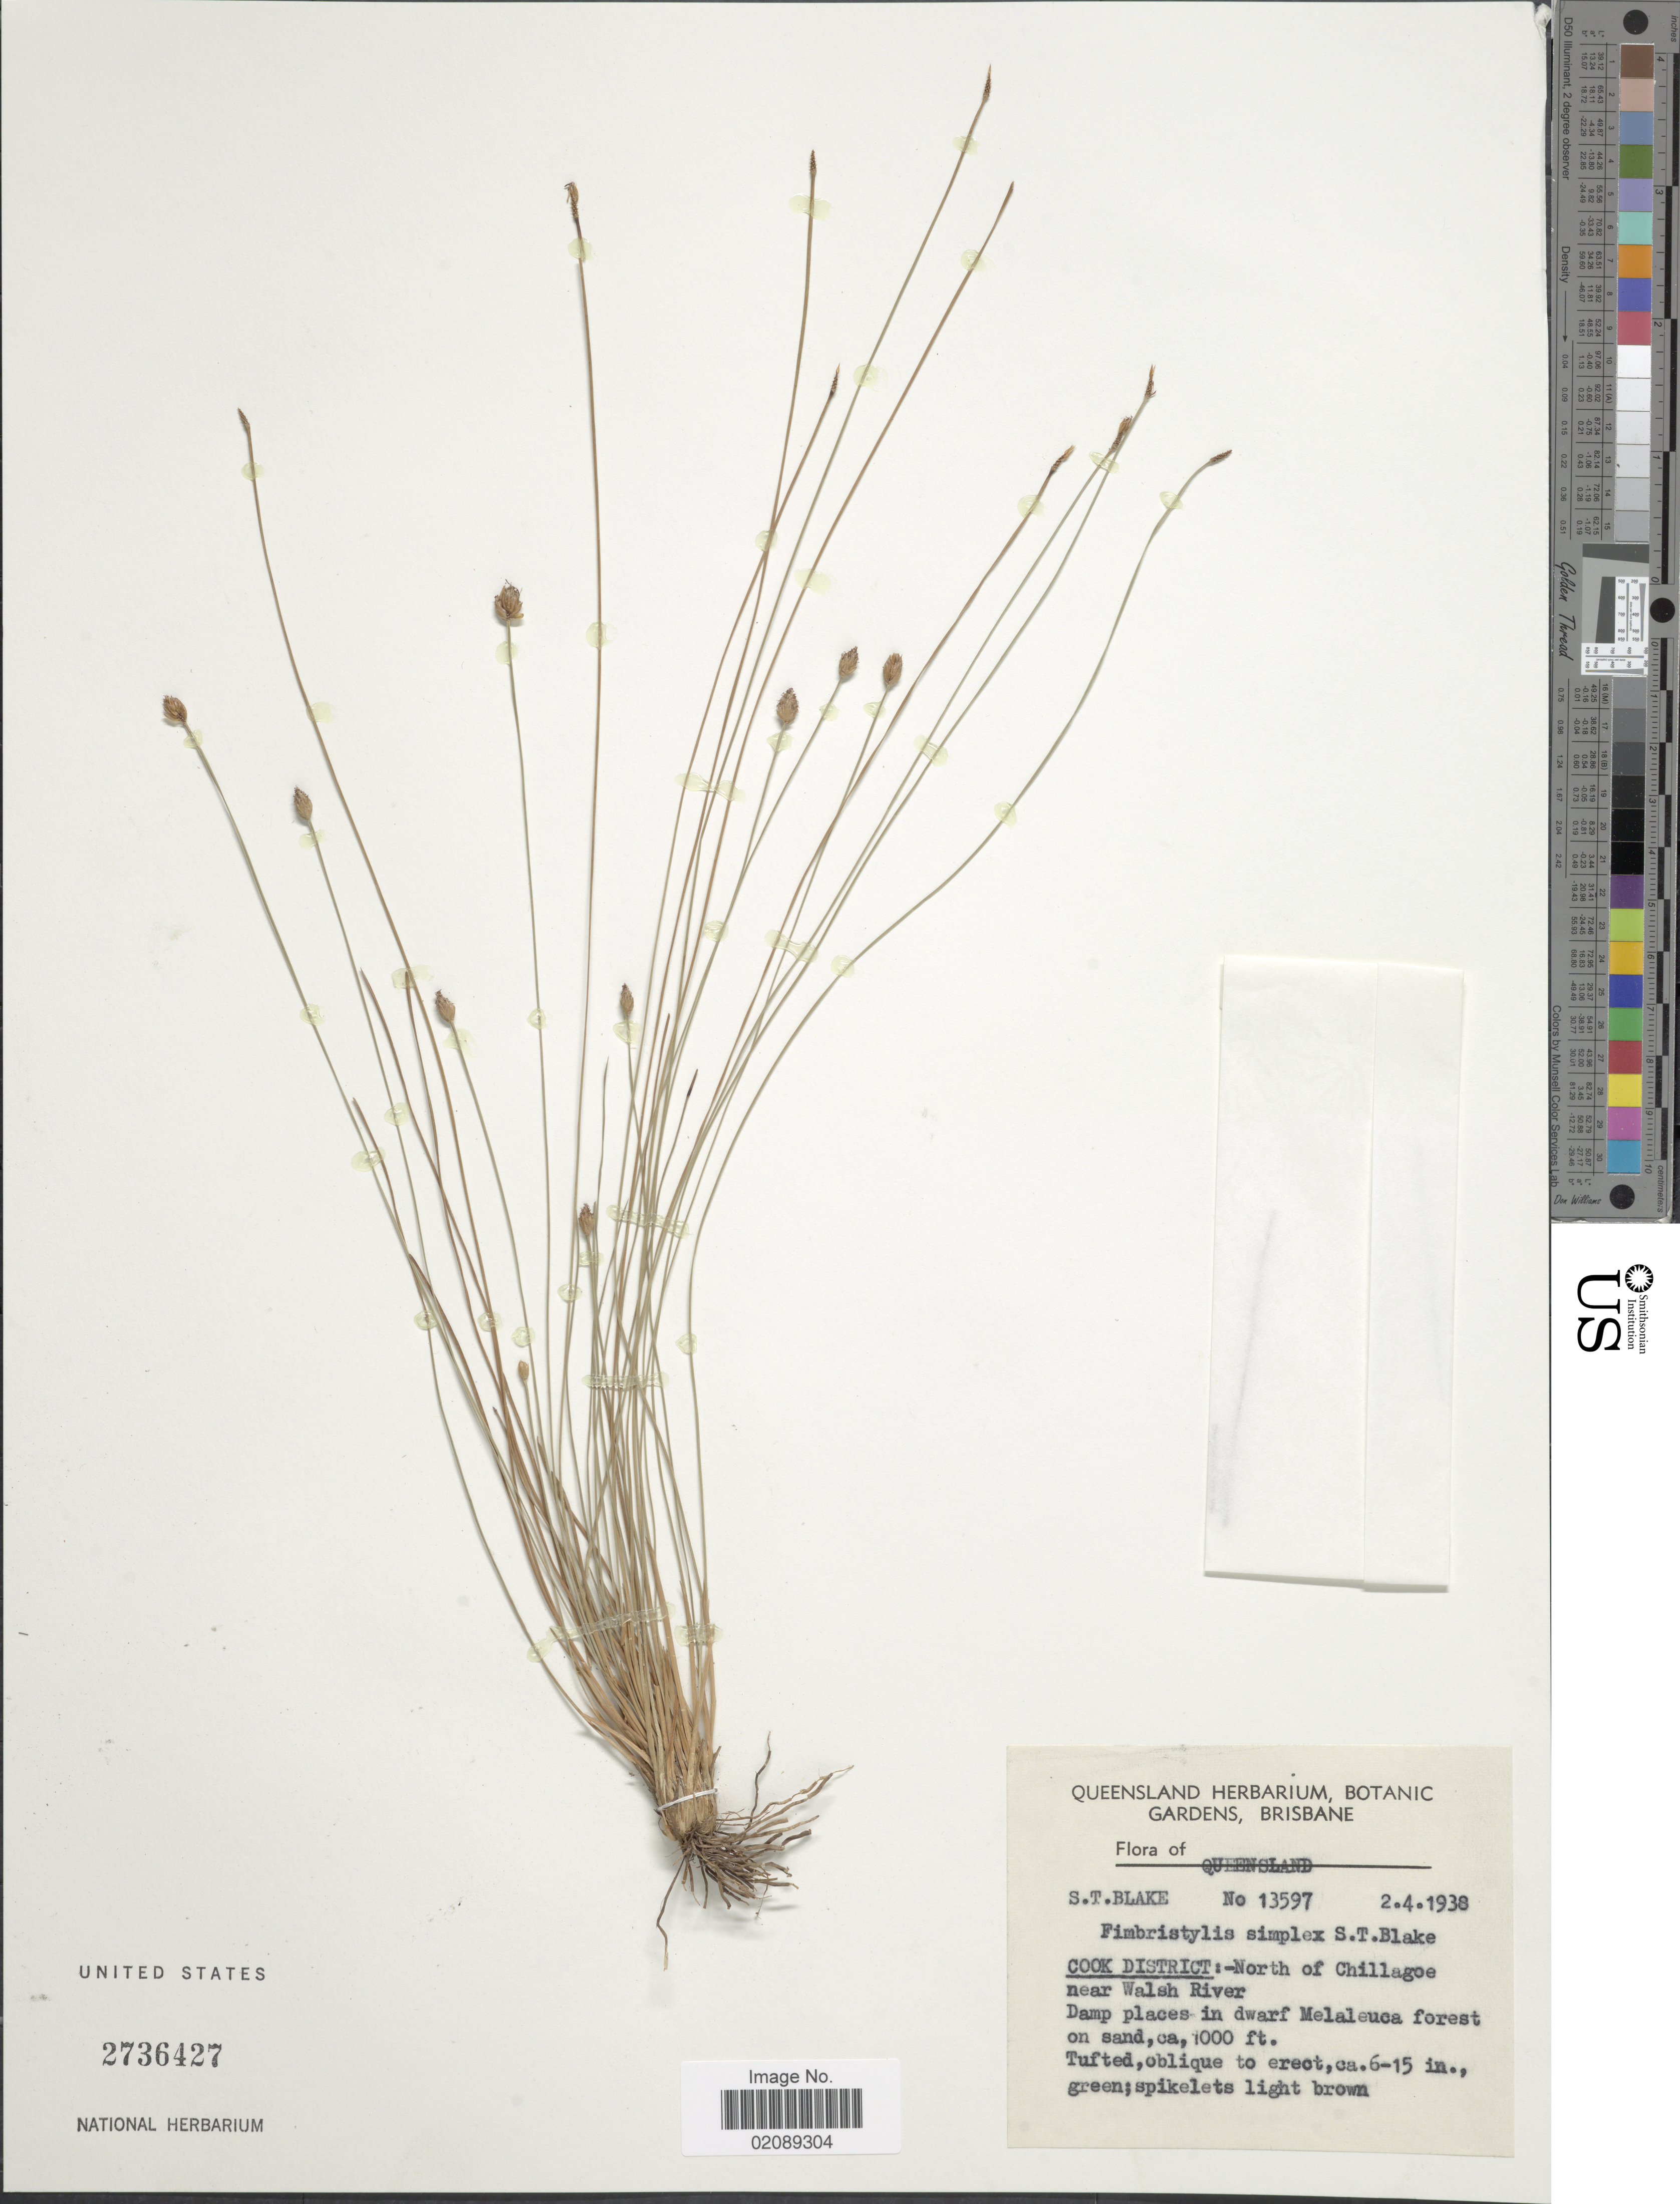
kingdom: Plantae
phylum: Tracheophyta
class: Liliopsida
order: Poales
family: Cyperaceae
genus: Fimbristylis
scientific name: Fimbristylis simplex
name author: S.T. Blake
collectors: S. T. Blake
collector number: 13597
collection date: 1938-04-02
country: Australia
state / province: Queensland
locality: Cook District: -North of Chillagoe near Walsh River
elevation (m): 305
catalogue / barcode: US 2736427